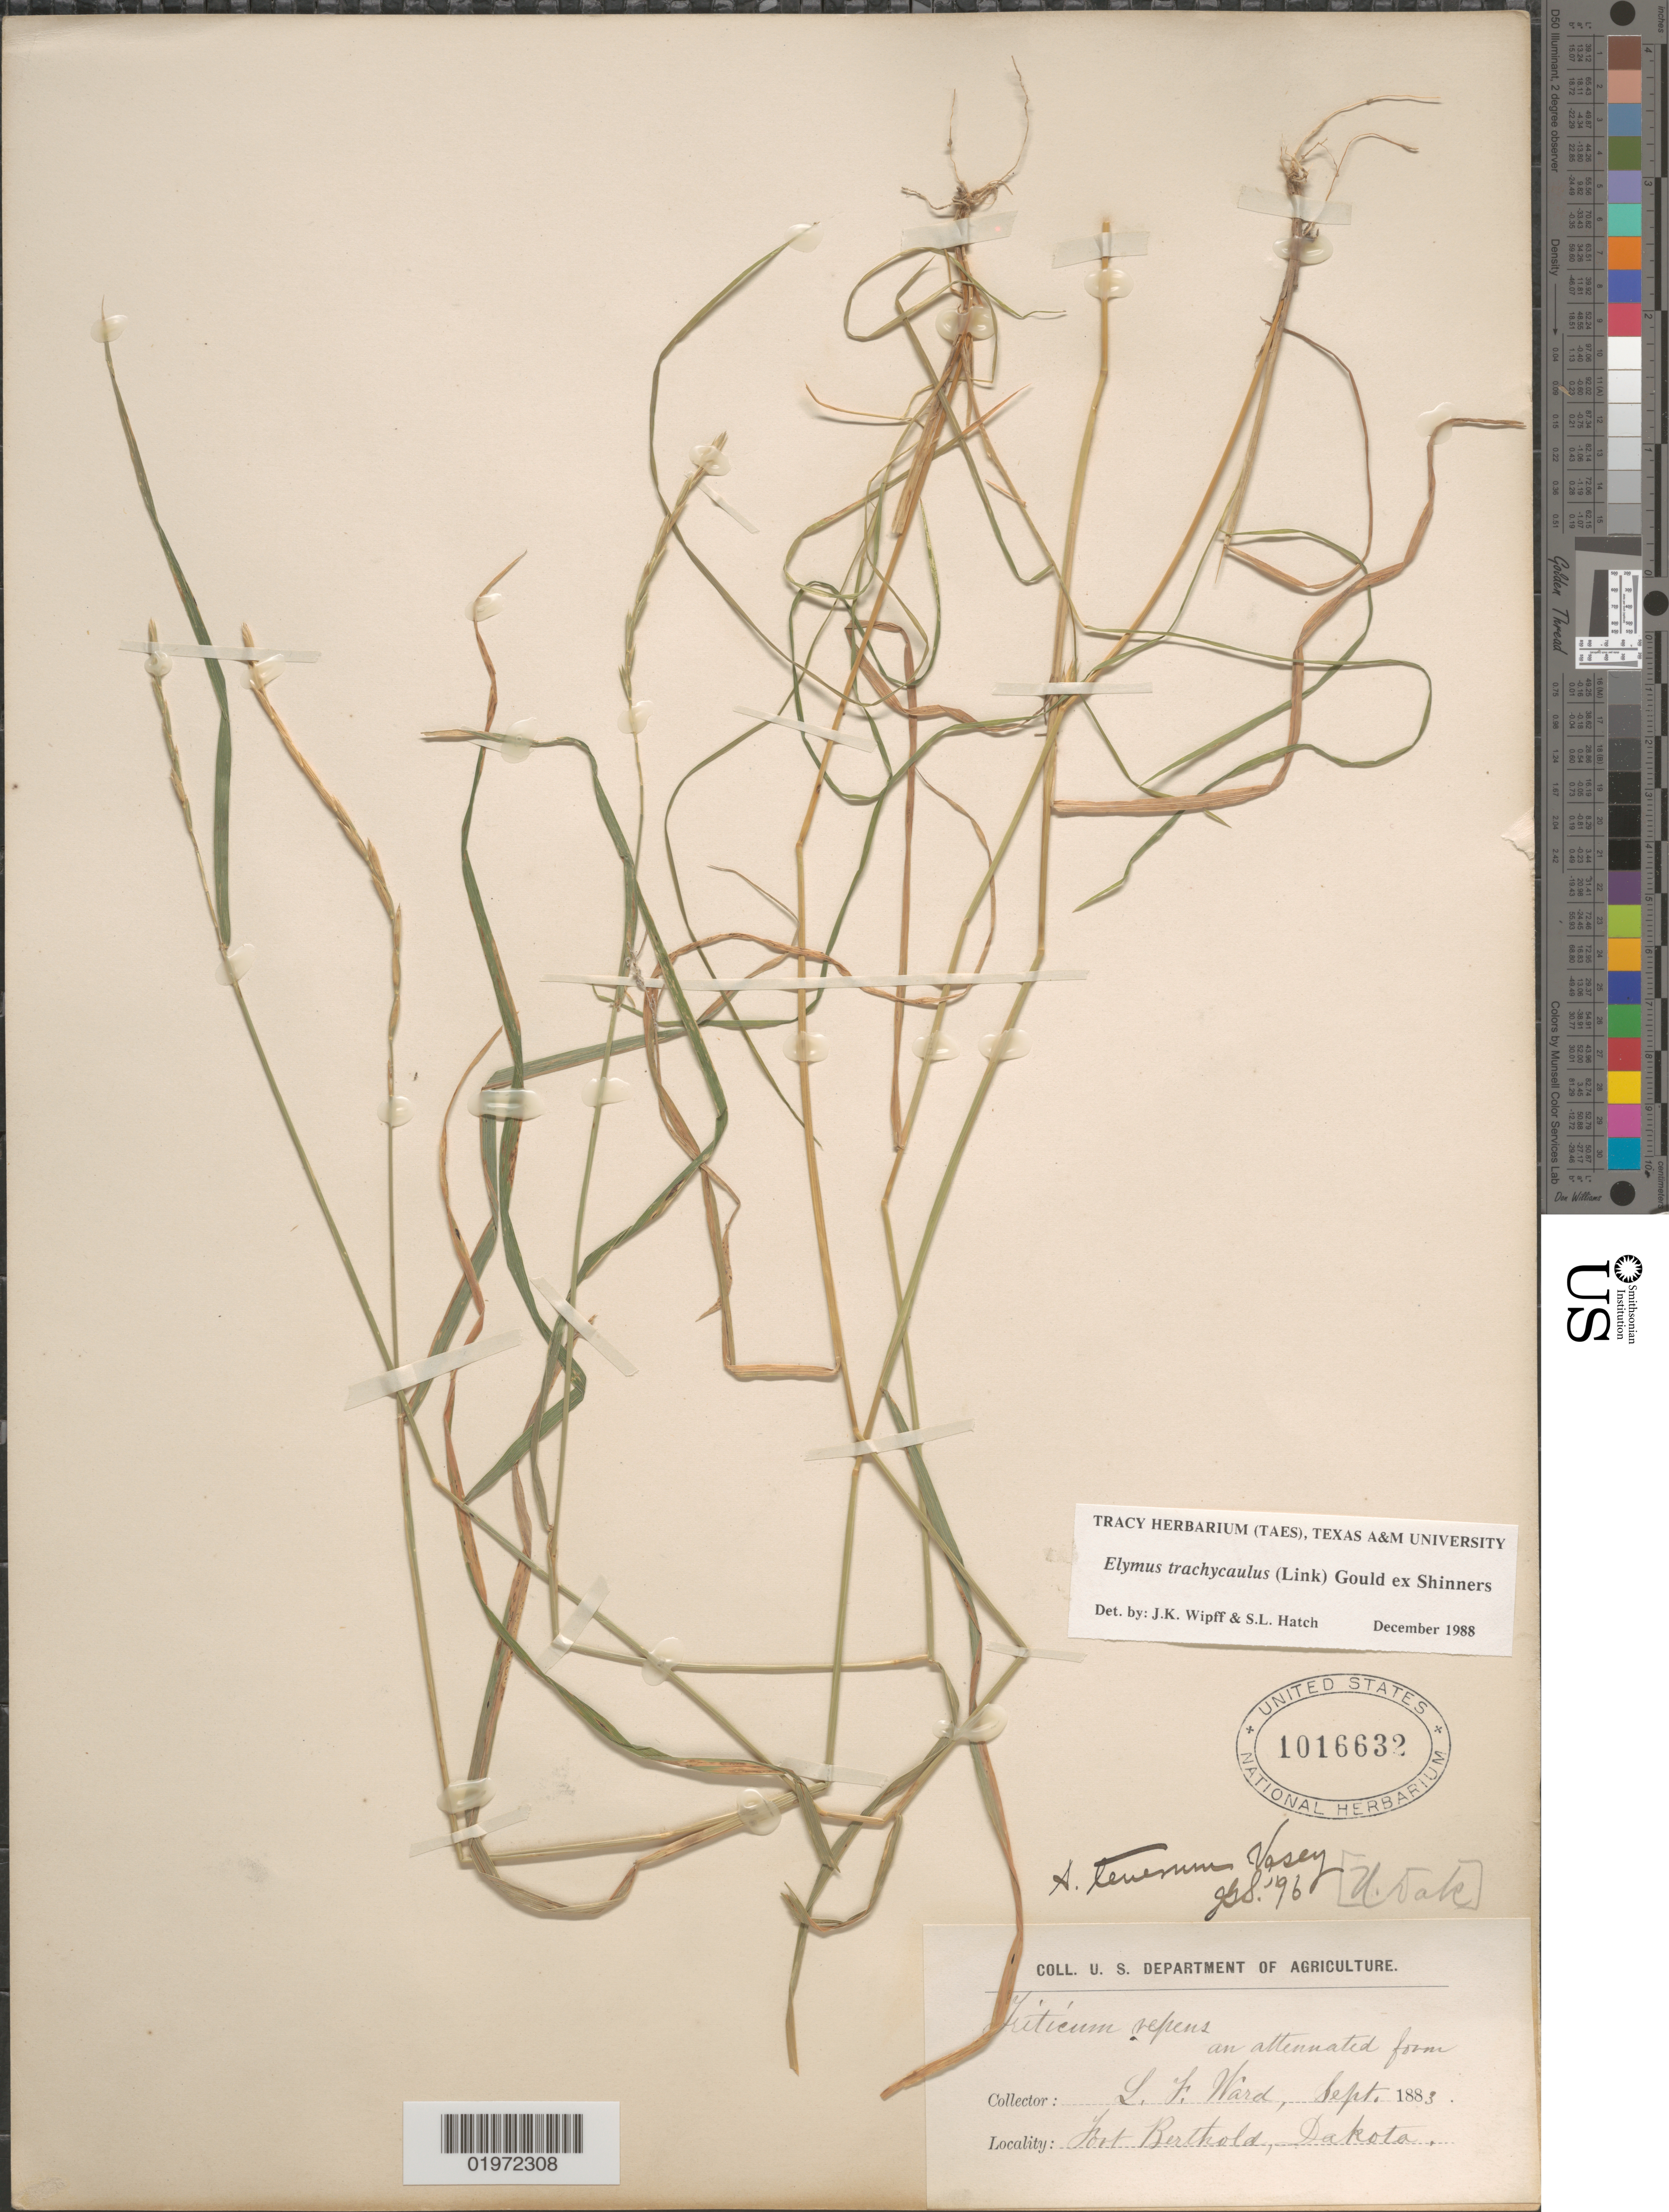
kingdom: Plantae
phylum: Tracheophyta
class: Liliopsida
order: Poales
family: Poaceae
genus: Elymus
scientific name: Elymus trachycaulus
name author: (Link) Gould ex Shinners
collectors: L. Ward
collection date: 1883-09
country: United States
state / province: North Dakota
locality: Fort Berthold.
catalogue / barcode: US 1016632